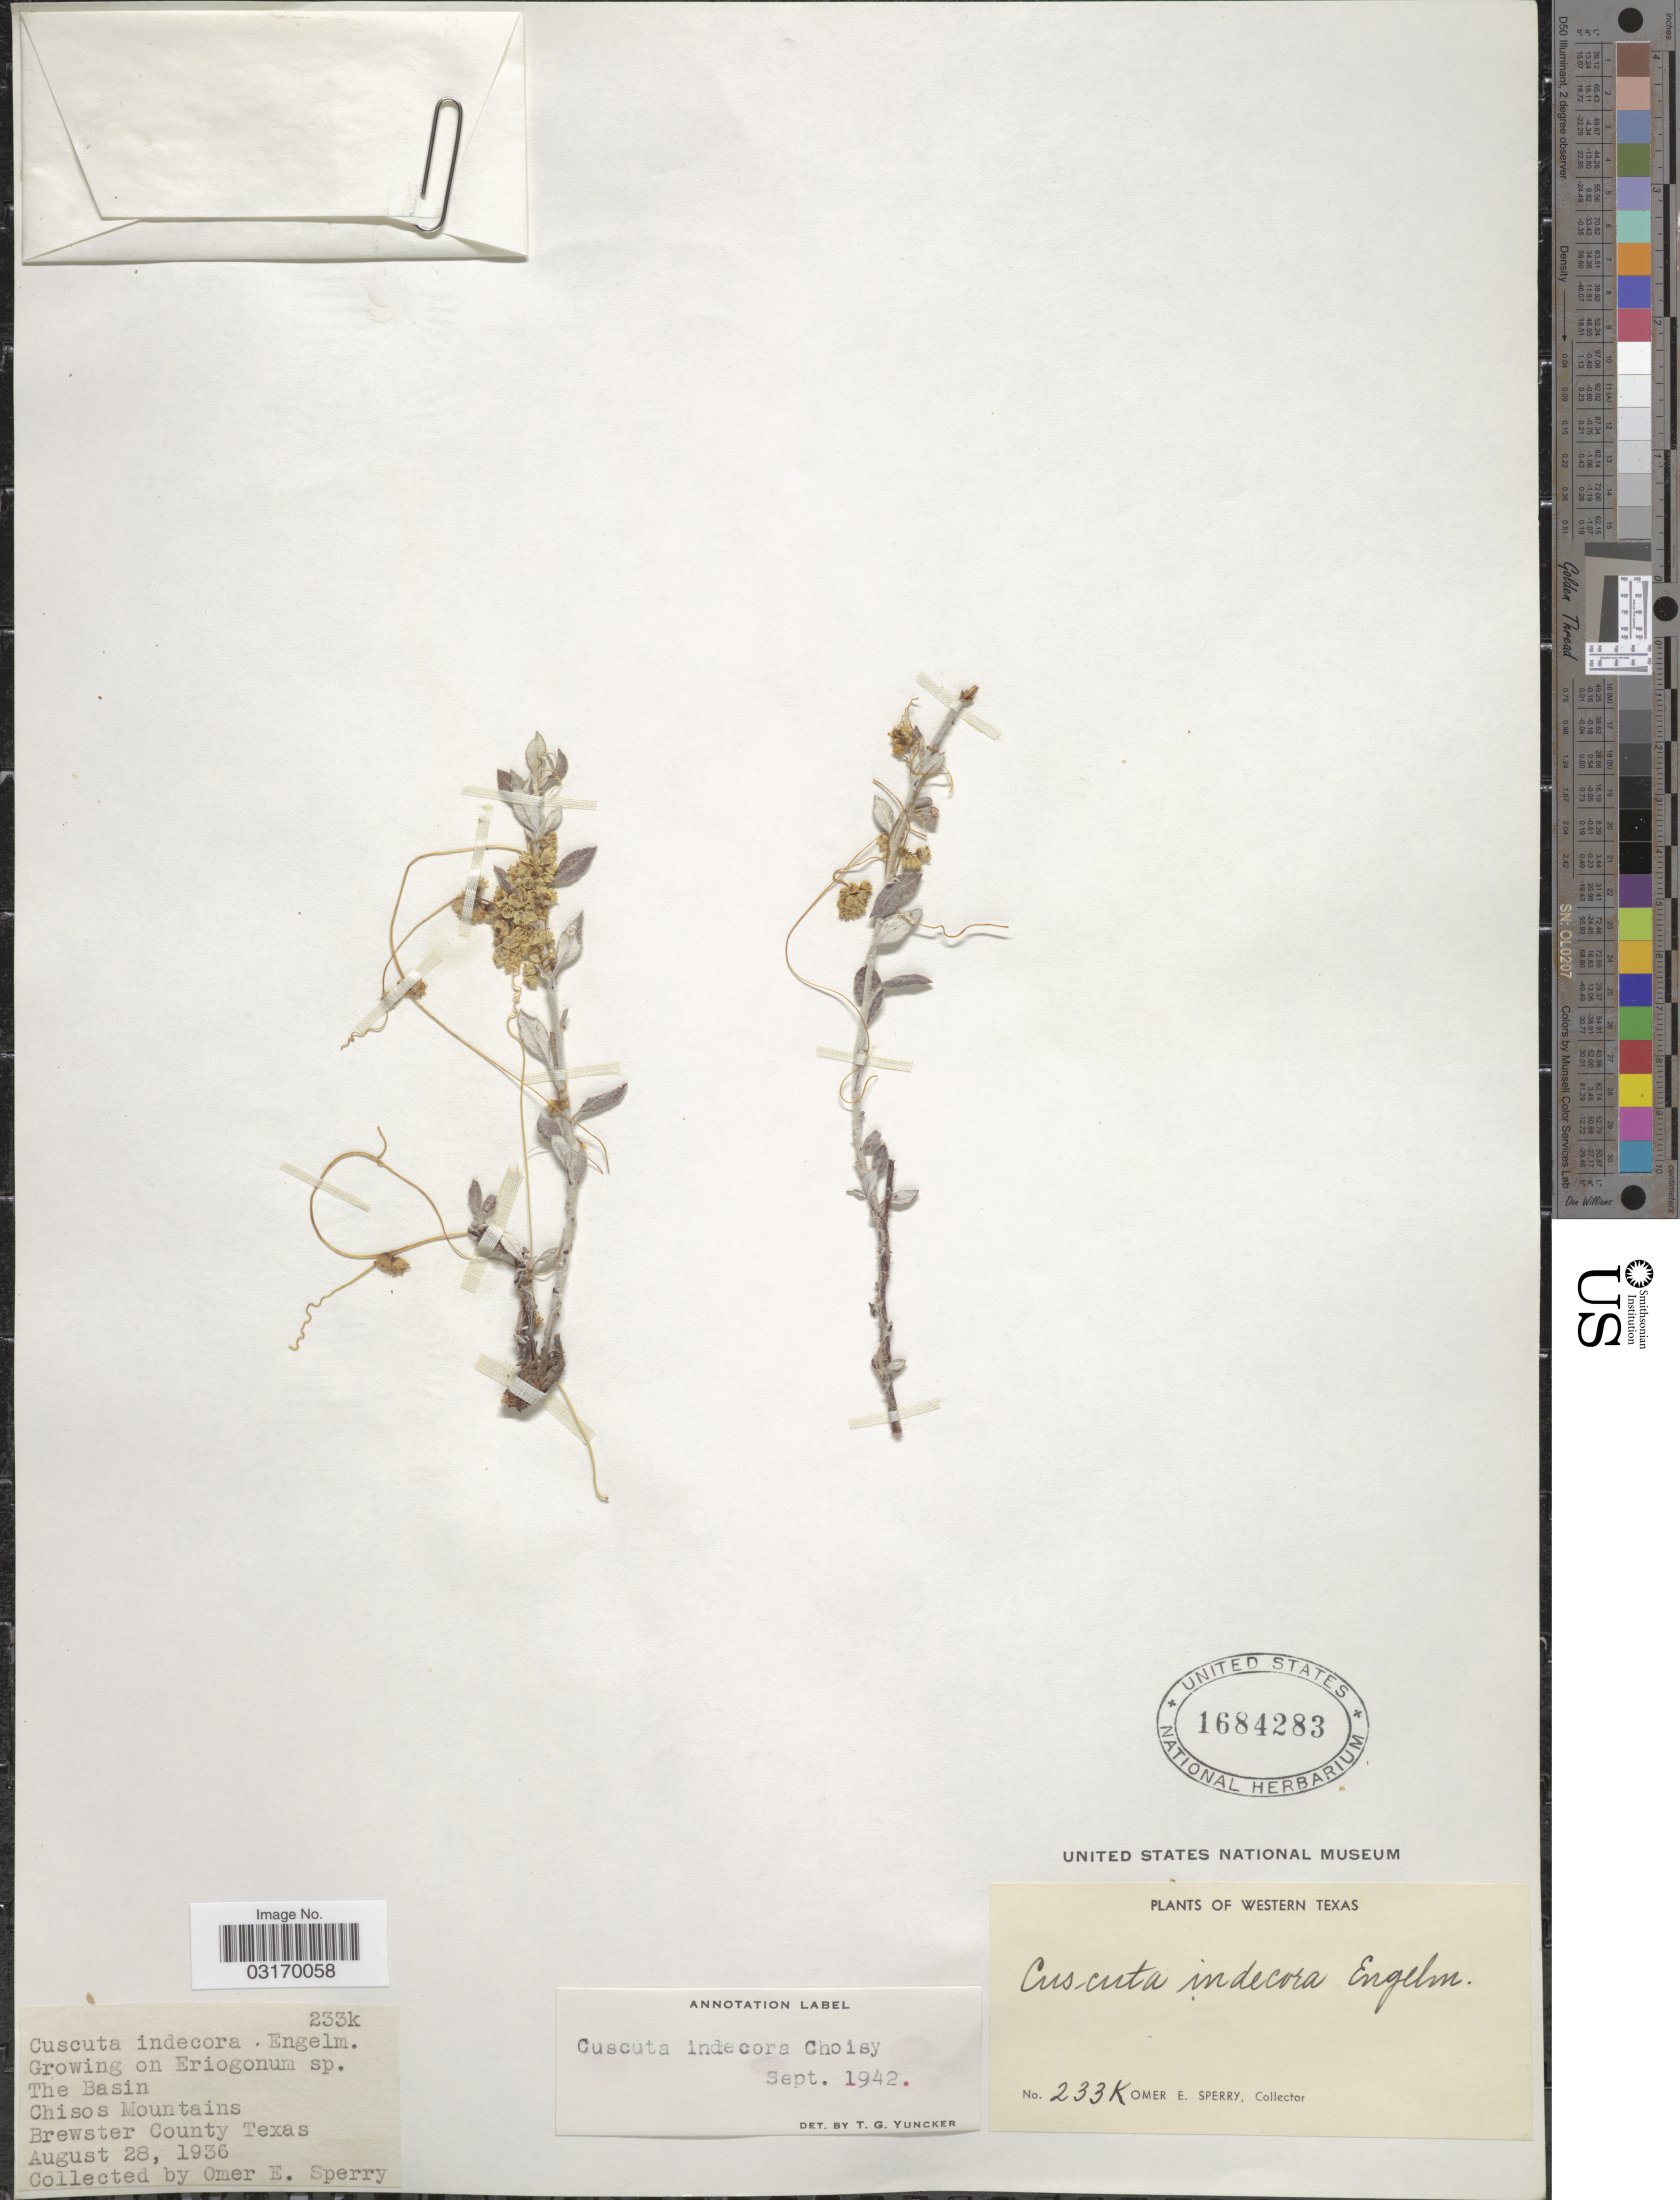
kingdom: Plantae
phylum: Tracheophyta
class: Magnoliopsida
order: Solanales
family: Convolvulaceae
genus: Cuscuta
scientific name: Cuscuta indecora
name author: Choisy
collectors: O. E. Sperry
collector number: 233k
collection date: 1936-08-28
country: United States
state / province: Texas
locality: Western Texas. The Basin. Chisos Mountains. Brewster County.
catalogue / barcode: US 1684283